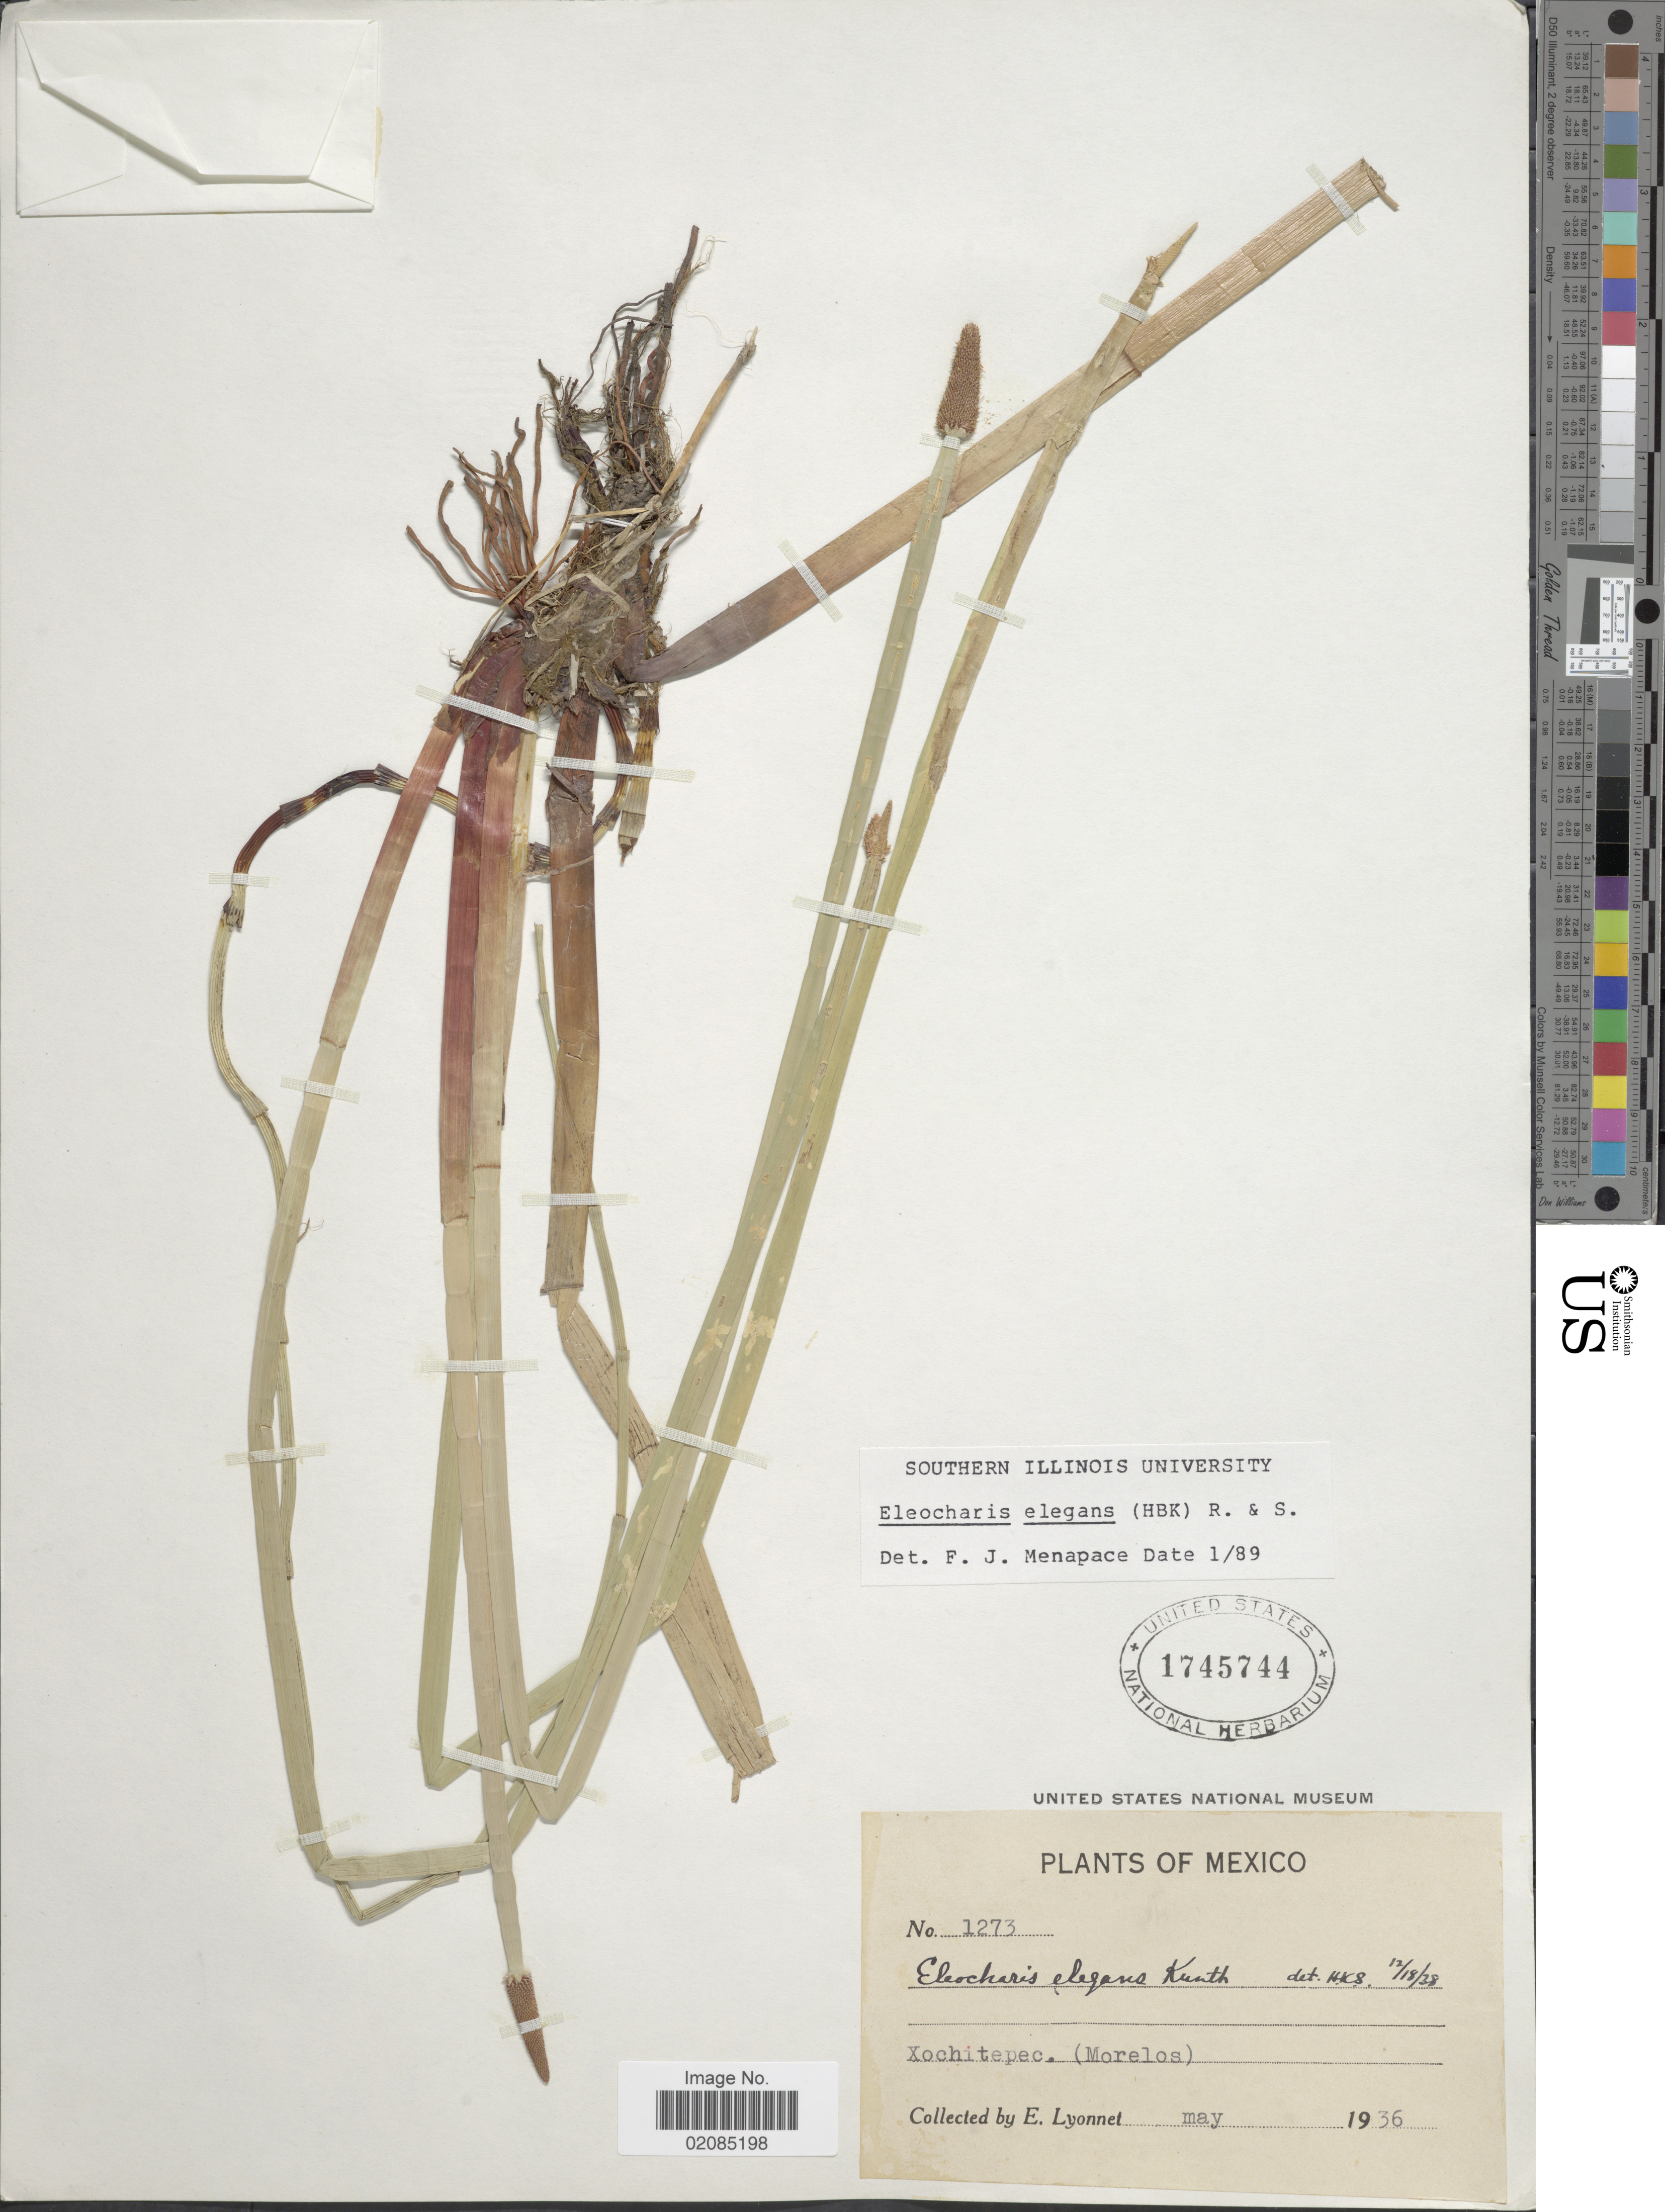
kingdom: Plantae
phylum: Tracheophyta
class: Liliopsida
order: Poales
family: Cyperaceae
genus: Eleocharis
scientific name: Eleocharis elegans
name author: (Kunth) Roem. & Schult.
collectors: E. Lyonnet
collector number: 1273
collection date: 1936-05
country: Mexico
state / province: Morelos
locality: Xochitepec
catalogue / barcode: US 1745744